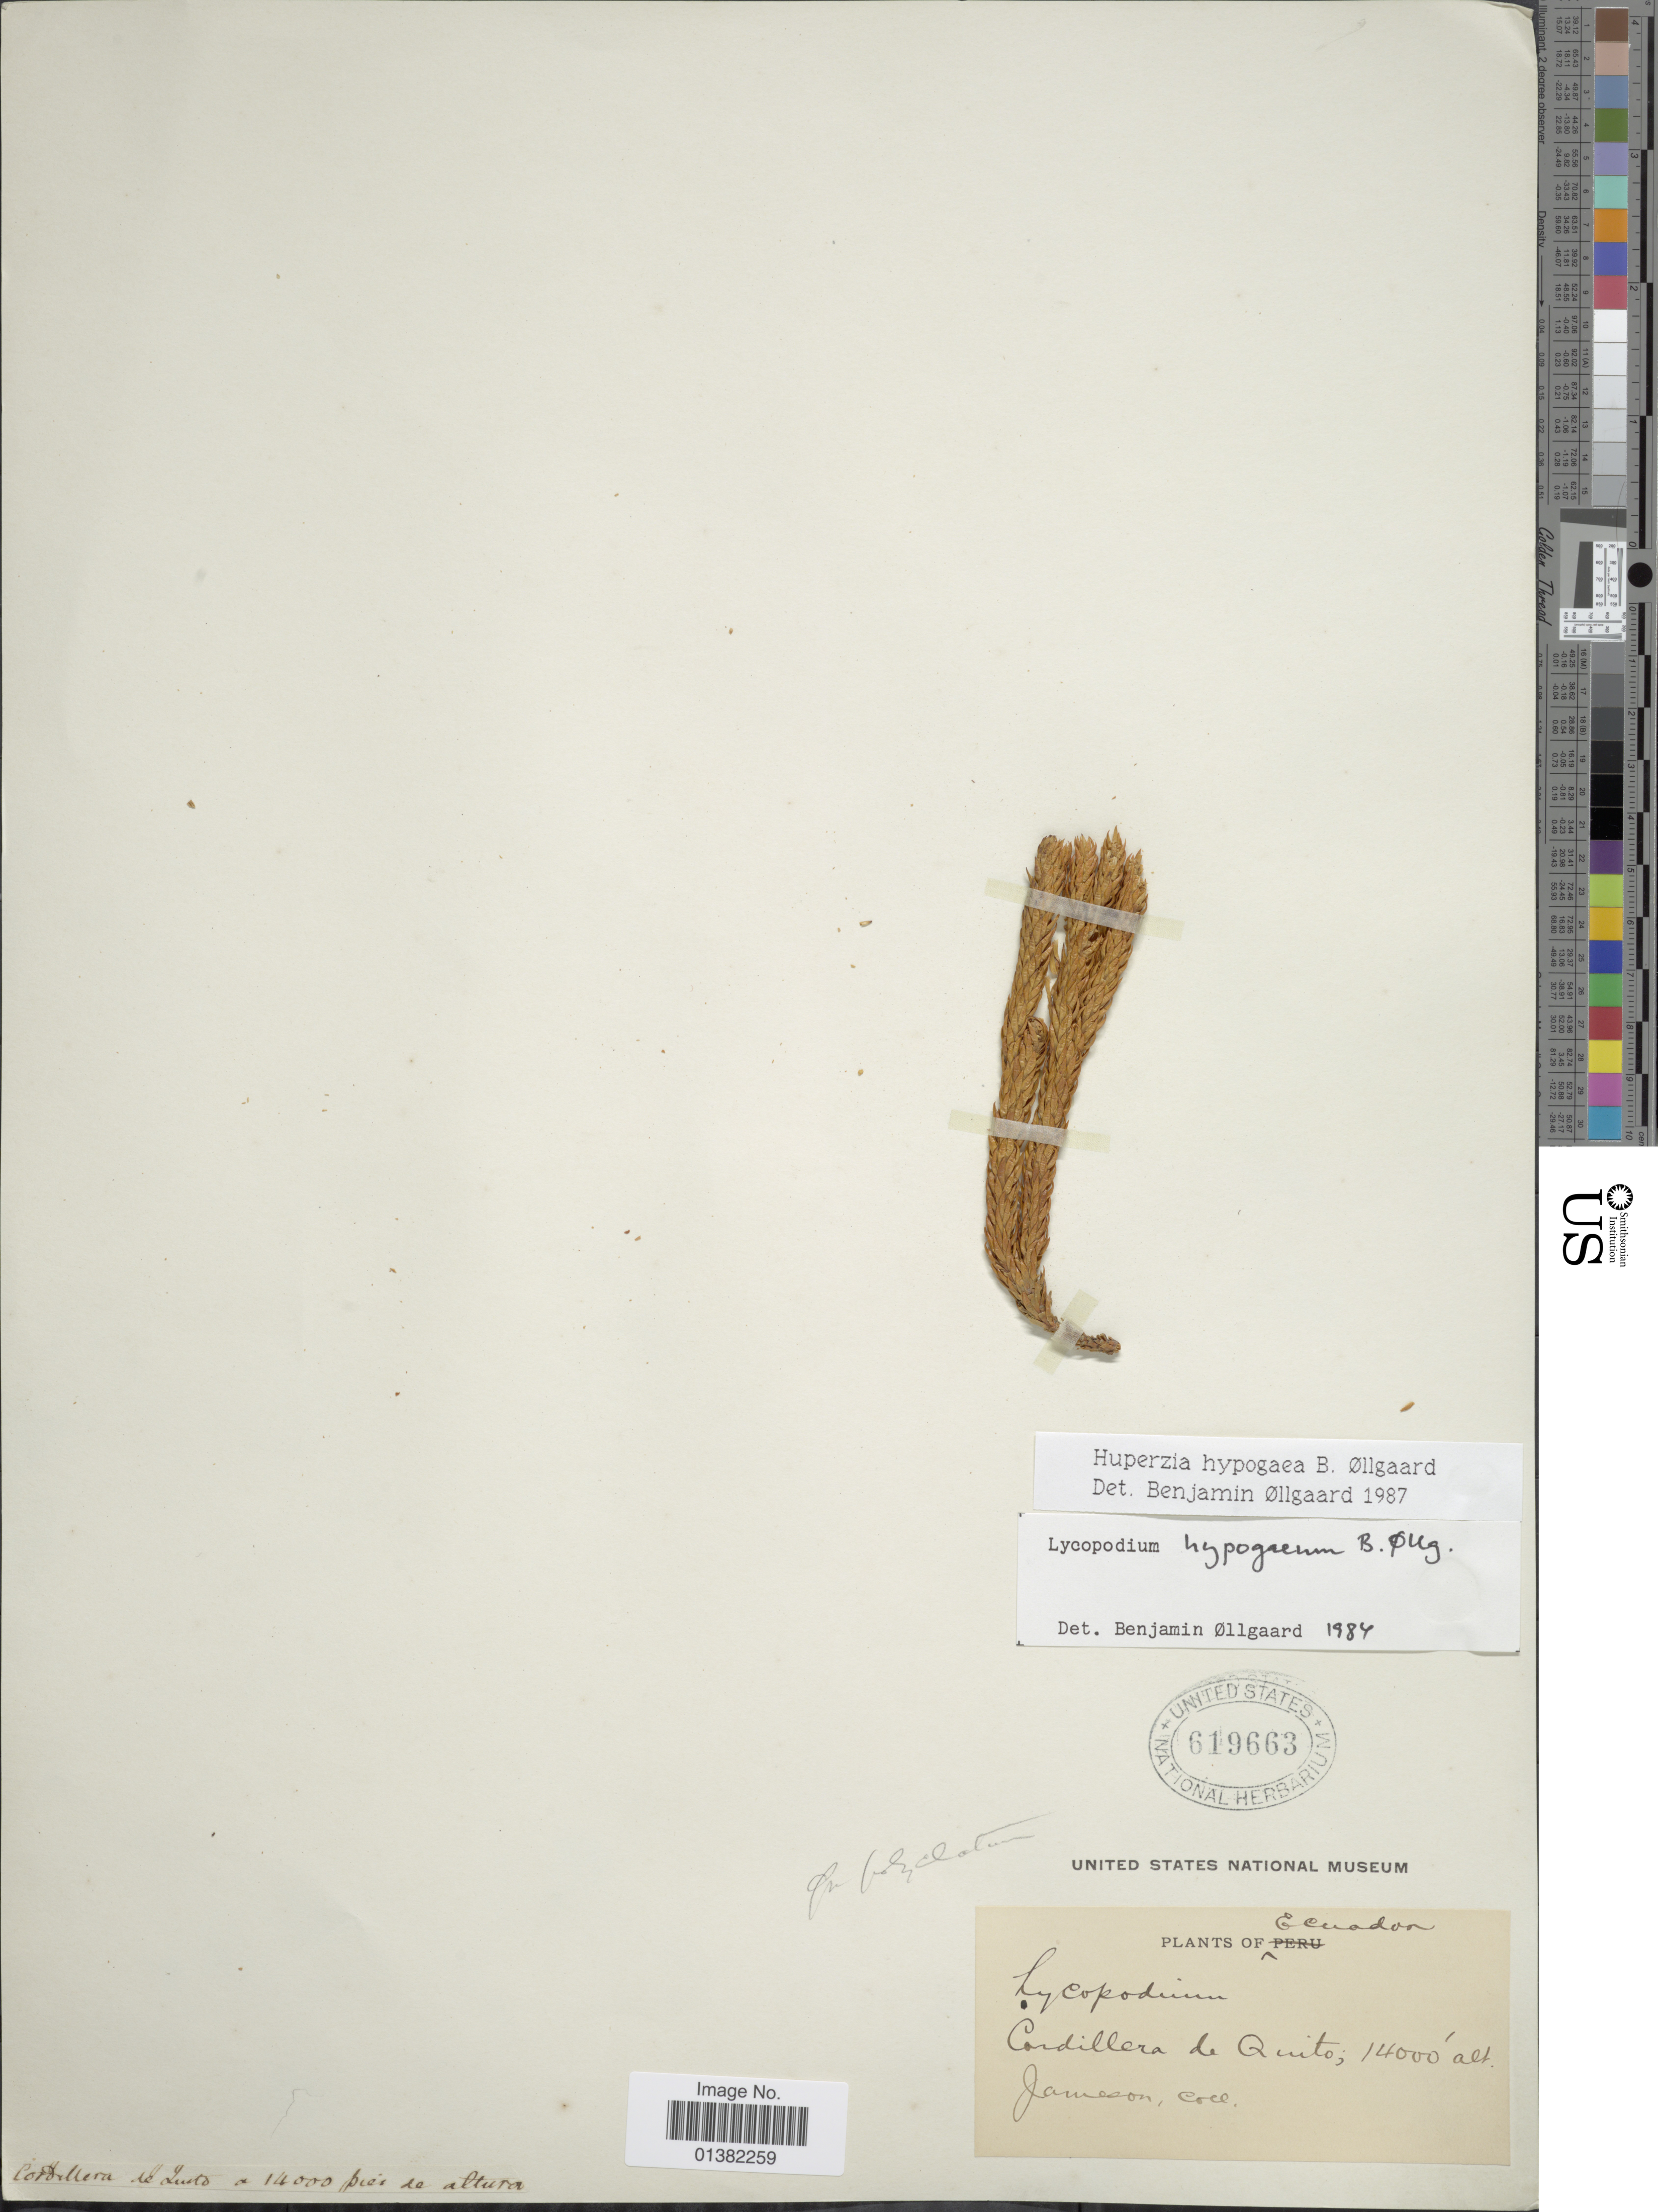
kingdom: Plantae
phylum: Tracheophyta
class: Lycopodiopsida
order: Lycopodiales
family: Lycopodiaceae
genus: Phlegmariurus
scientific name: Phlegmariurus hypogaeus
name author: (B. Øllg.) B. Øllg.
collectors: -- Jameson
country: Ecuador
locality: Cordillera de Quito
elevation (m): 4267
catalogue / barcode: US 619663